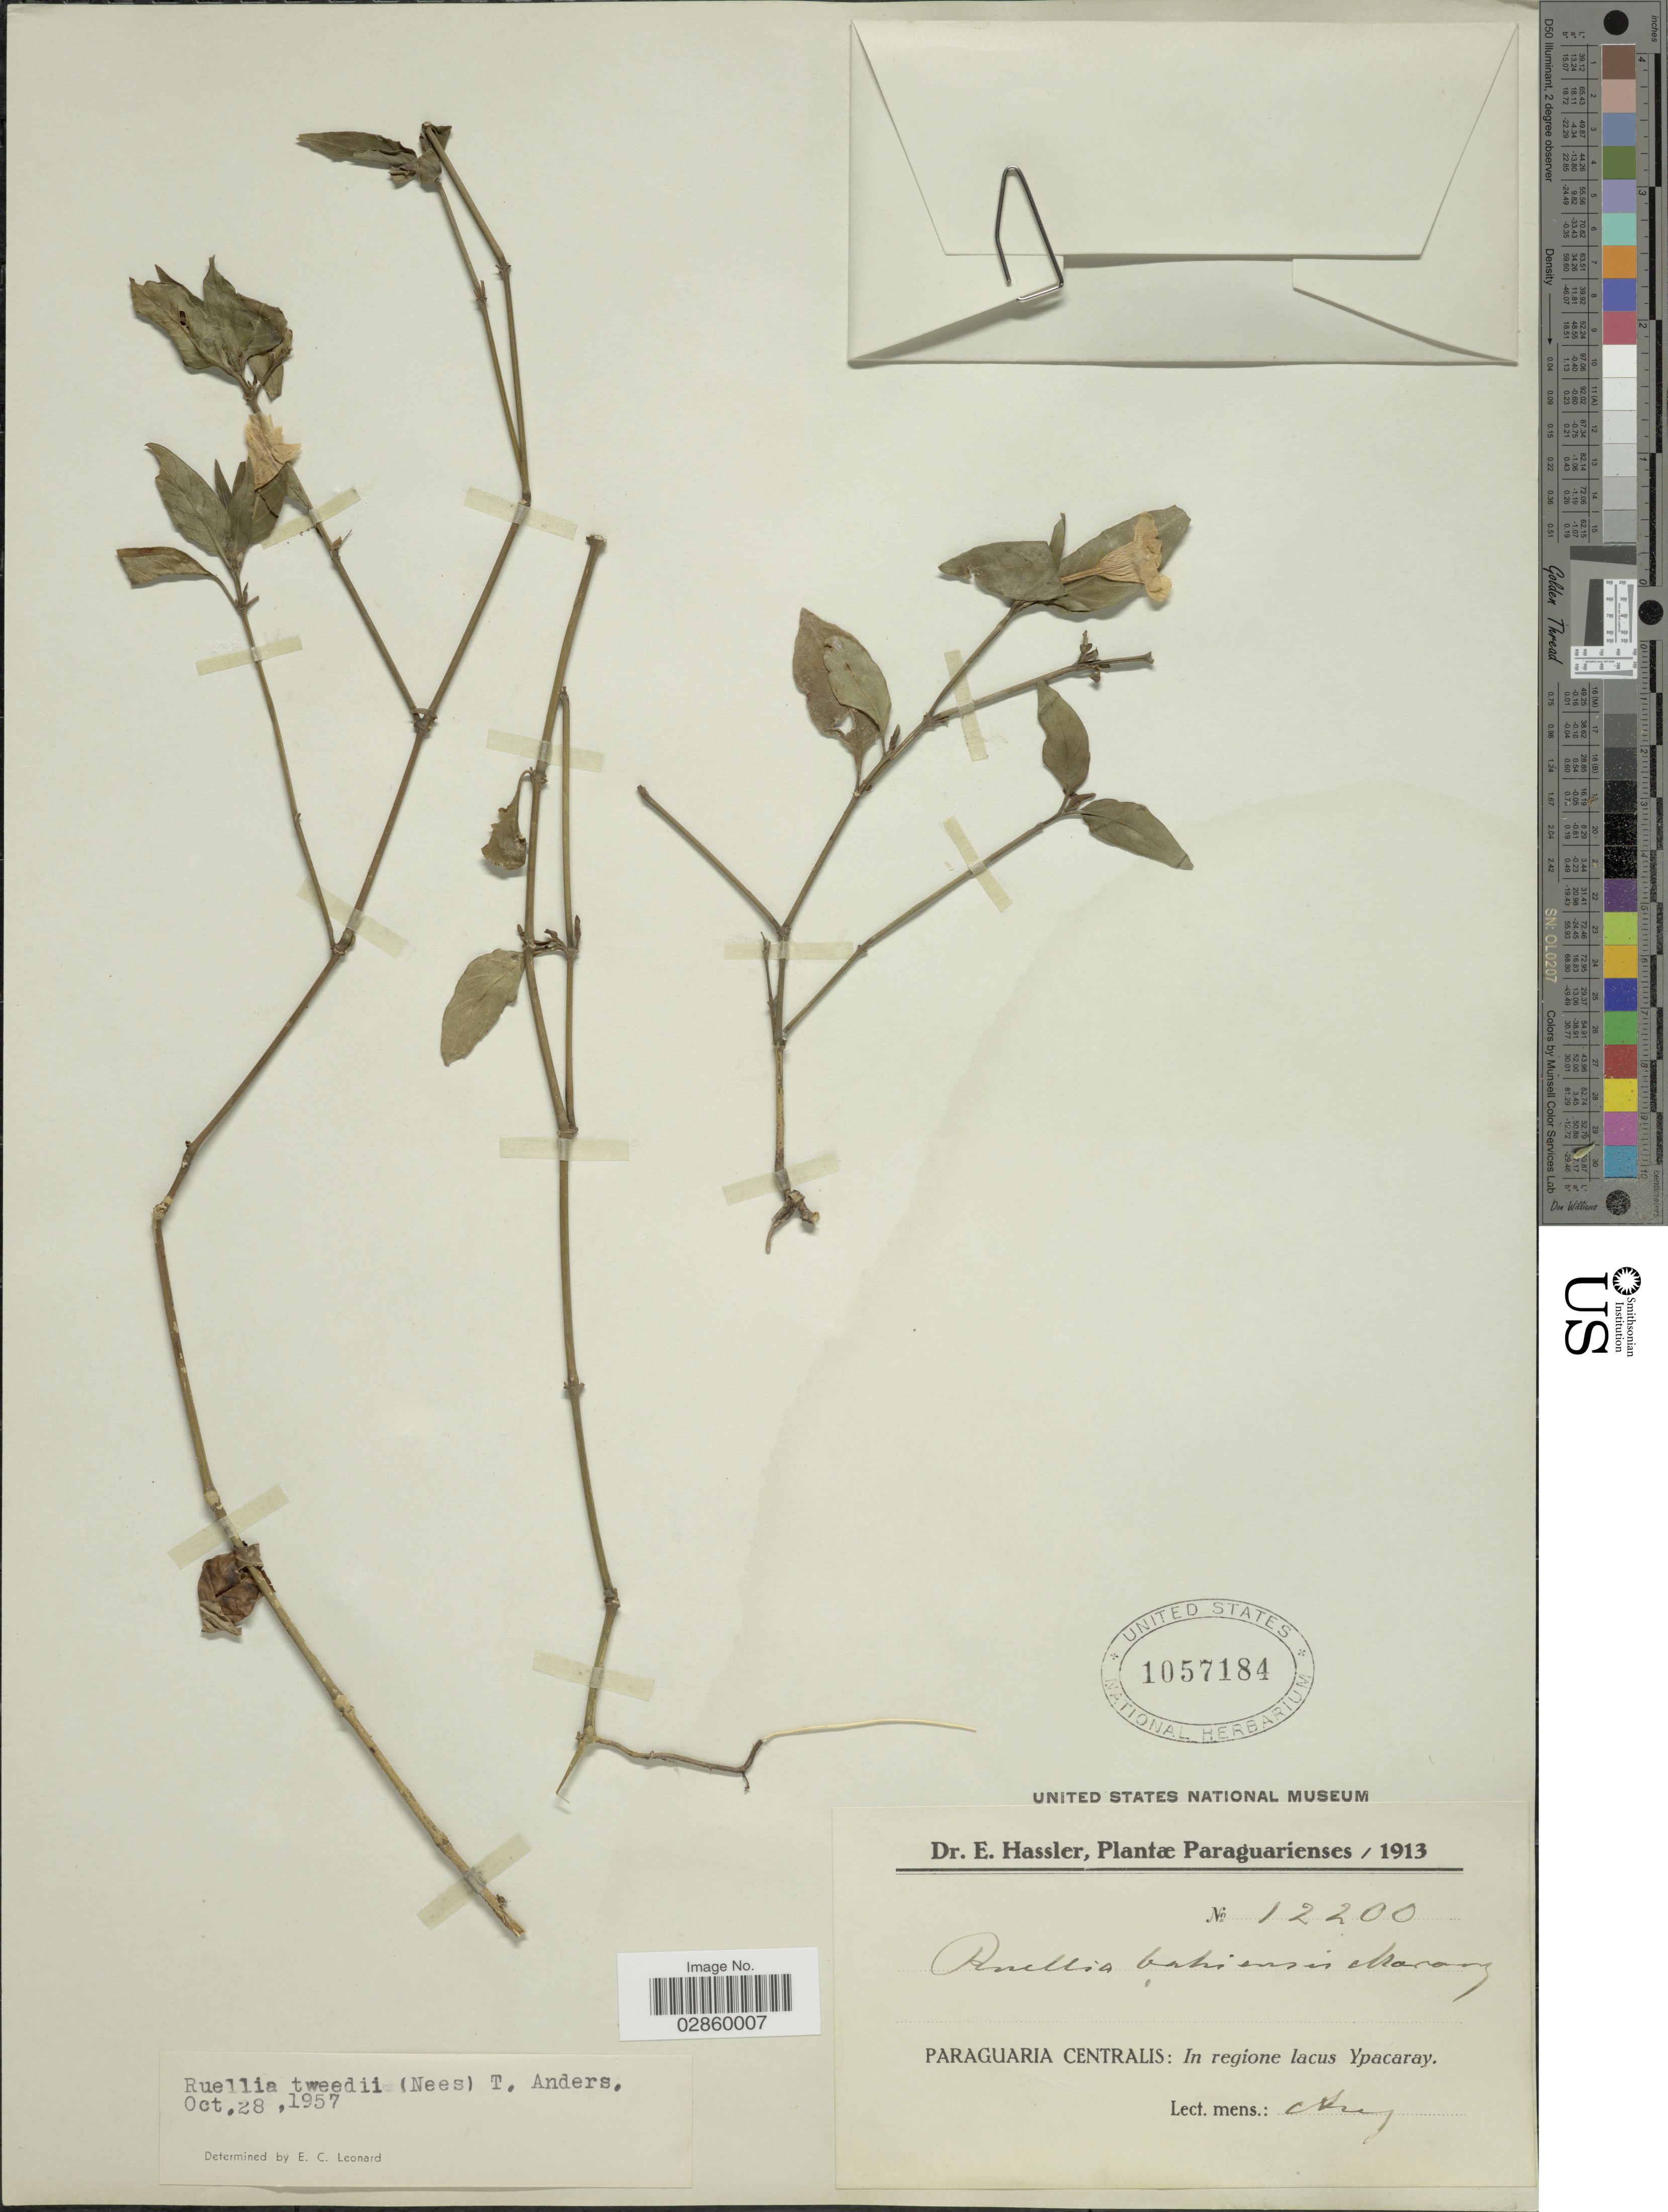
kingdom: Plantae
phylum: Tracheophyta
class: Magnoliopsida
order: Lamiales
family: Acanthaceae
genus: Ruellia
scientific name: Ruellia erythropus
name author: (Nees) Lindau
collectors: E. Hassler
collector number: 12200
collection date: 1913-08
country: Paraguay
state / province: Paraguari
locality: Paraguaria Centralis: In regione lacus Ypacaray.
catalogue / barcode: US 1057184